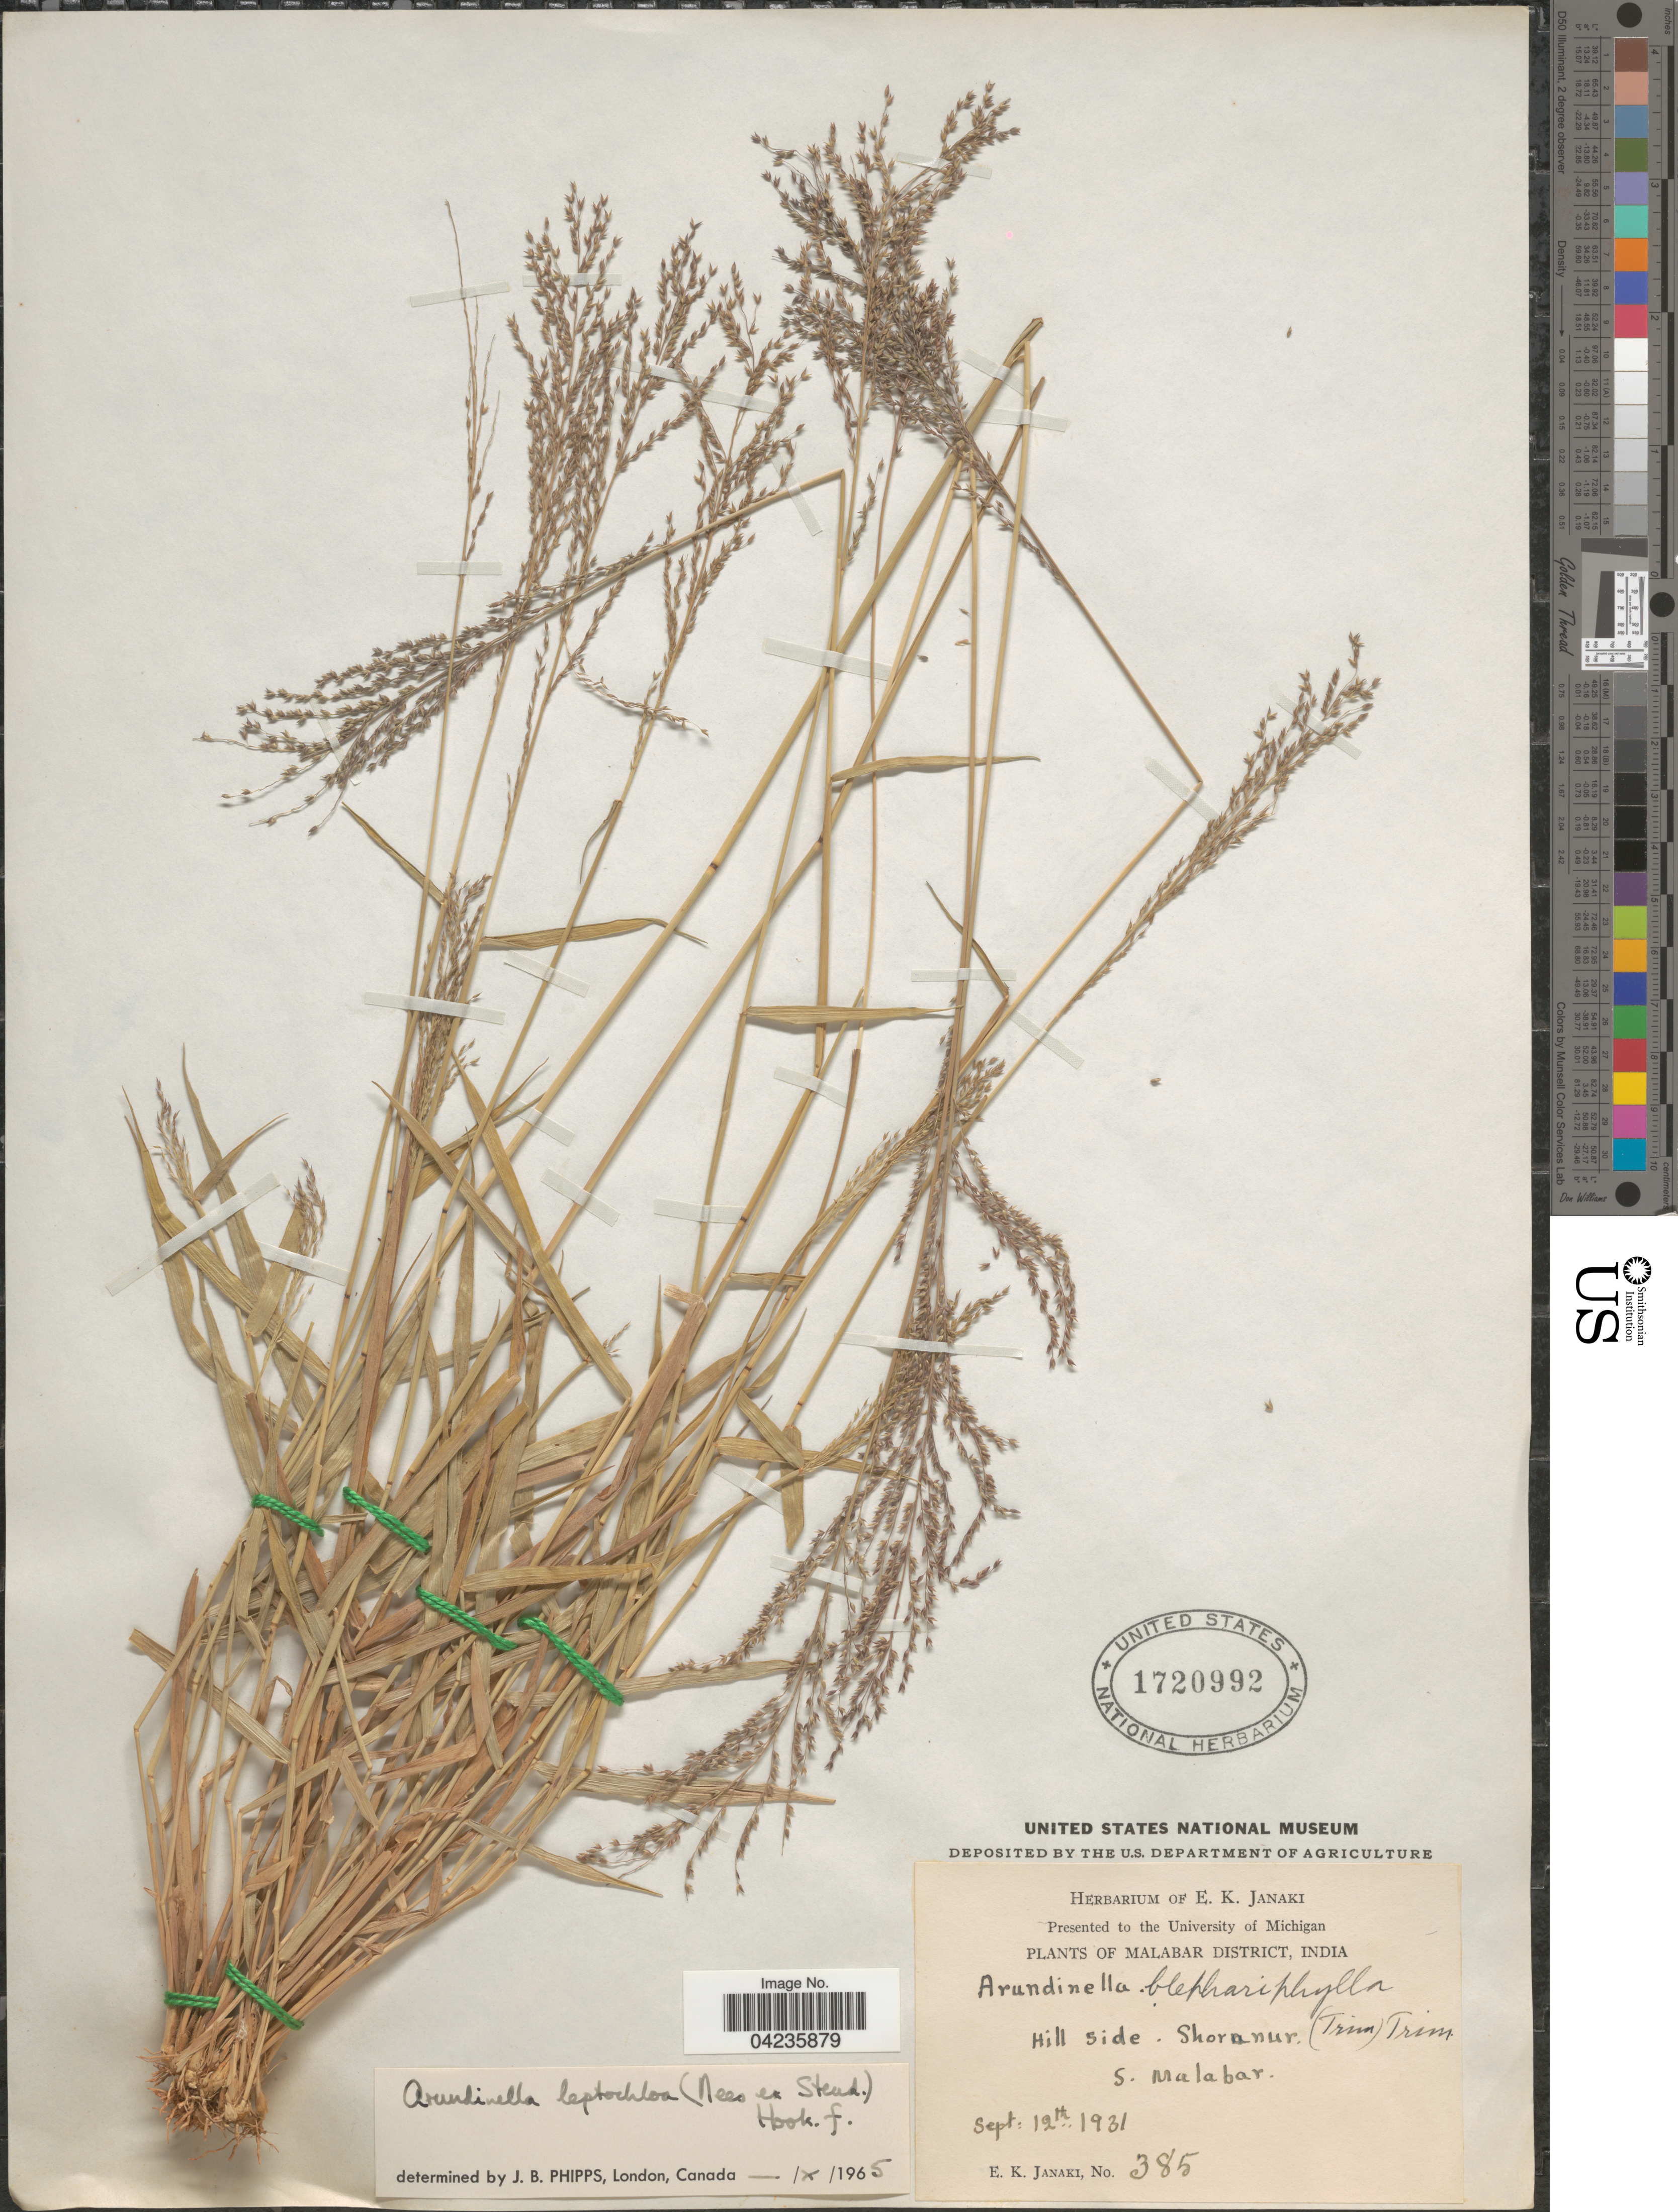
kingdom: Plantae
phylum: Tracheophyta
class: Liliopsida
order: Poales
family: Poaceae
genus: Arundinella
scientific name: Arundinella khaseana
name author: Nees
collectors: E. Janaki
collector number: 385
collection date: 1931-09-12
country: India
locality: Malabar District. Hill side. Shoranur. S. Malabar.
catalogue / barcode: US 1720992